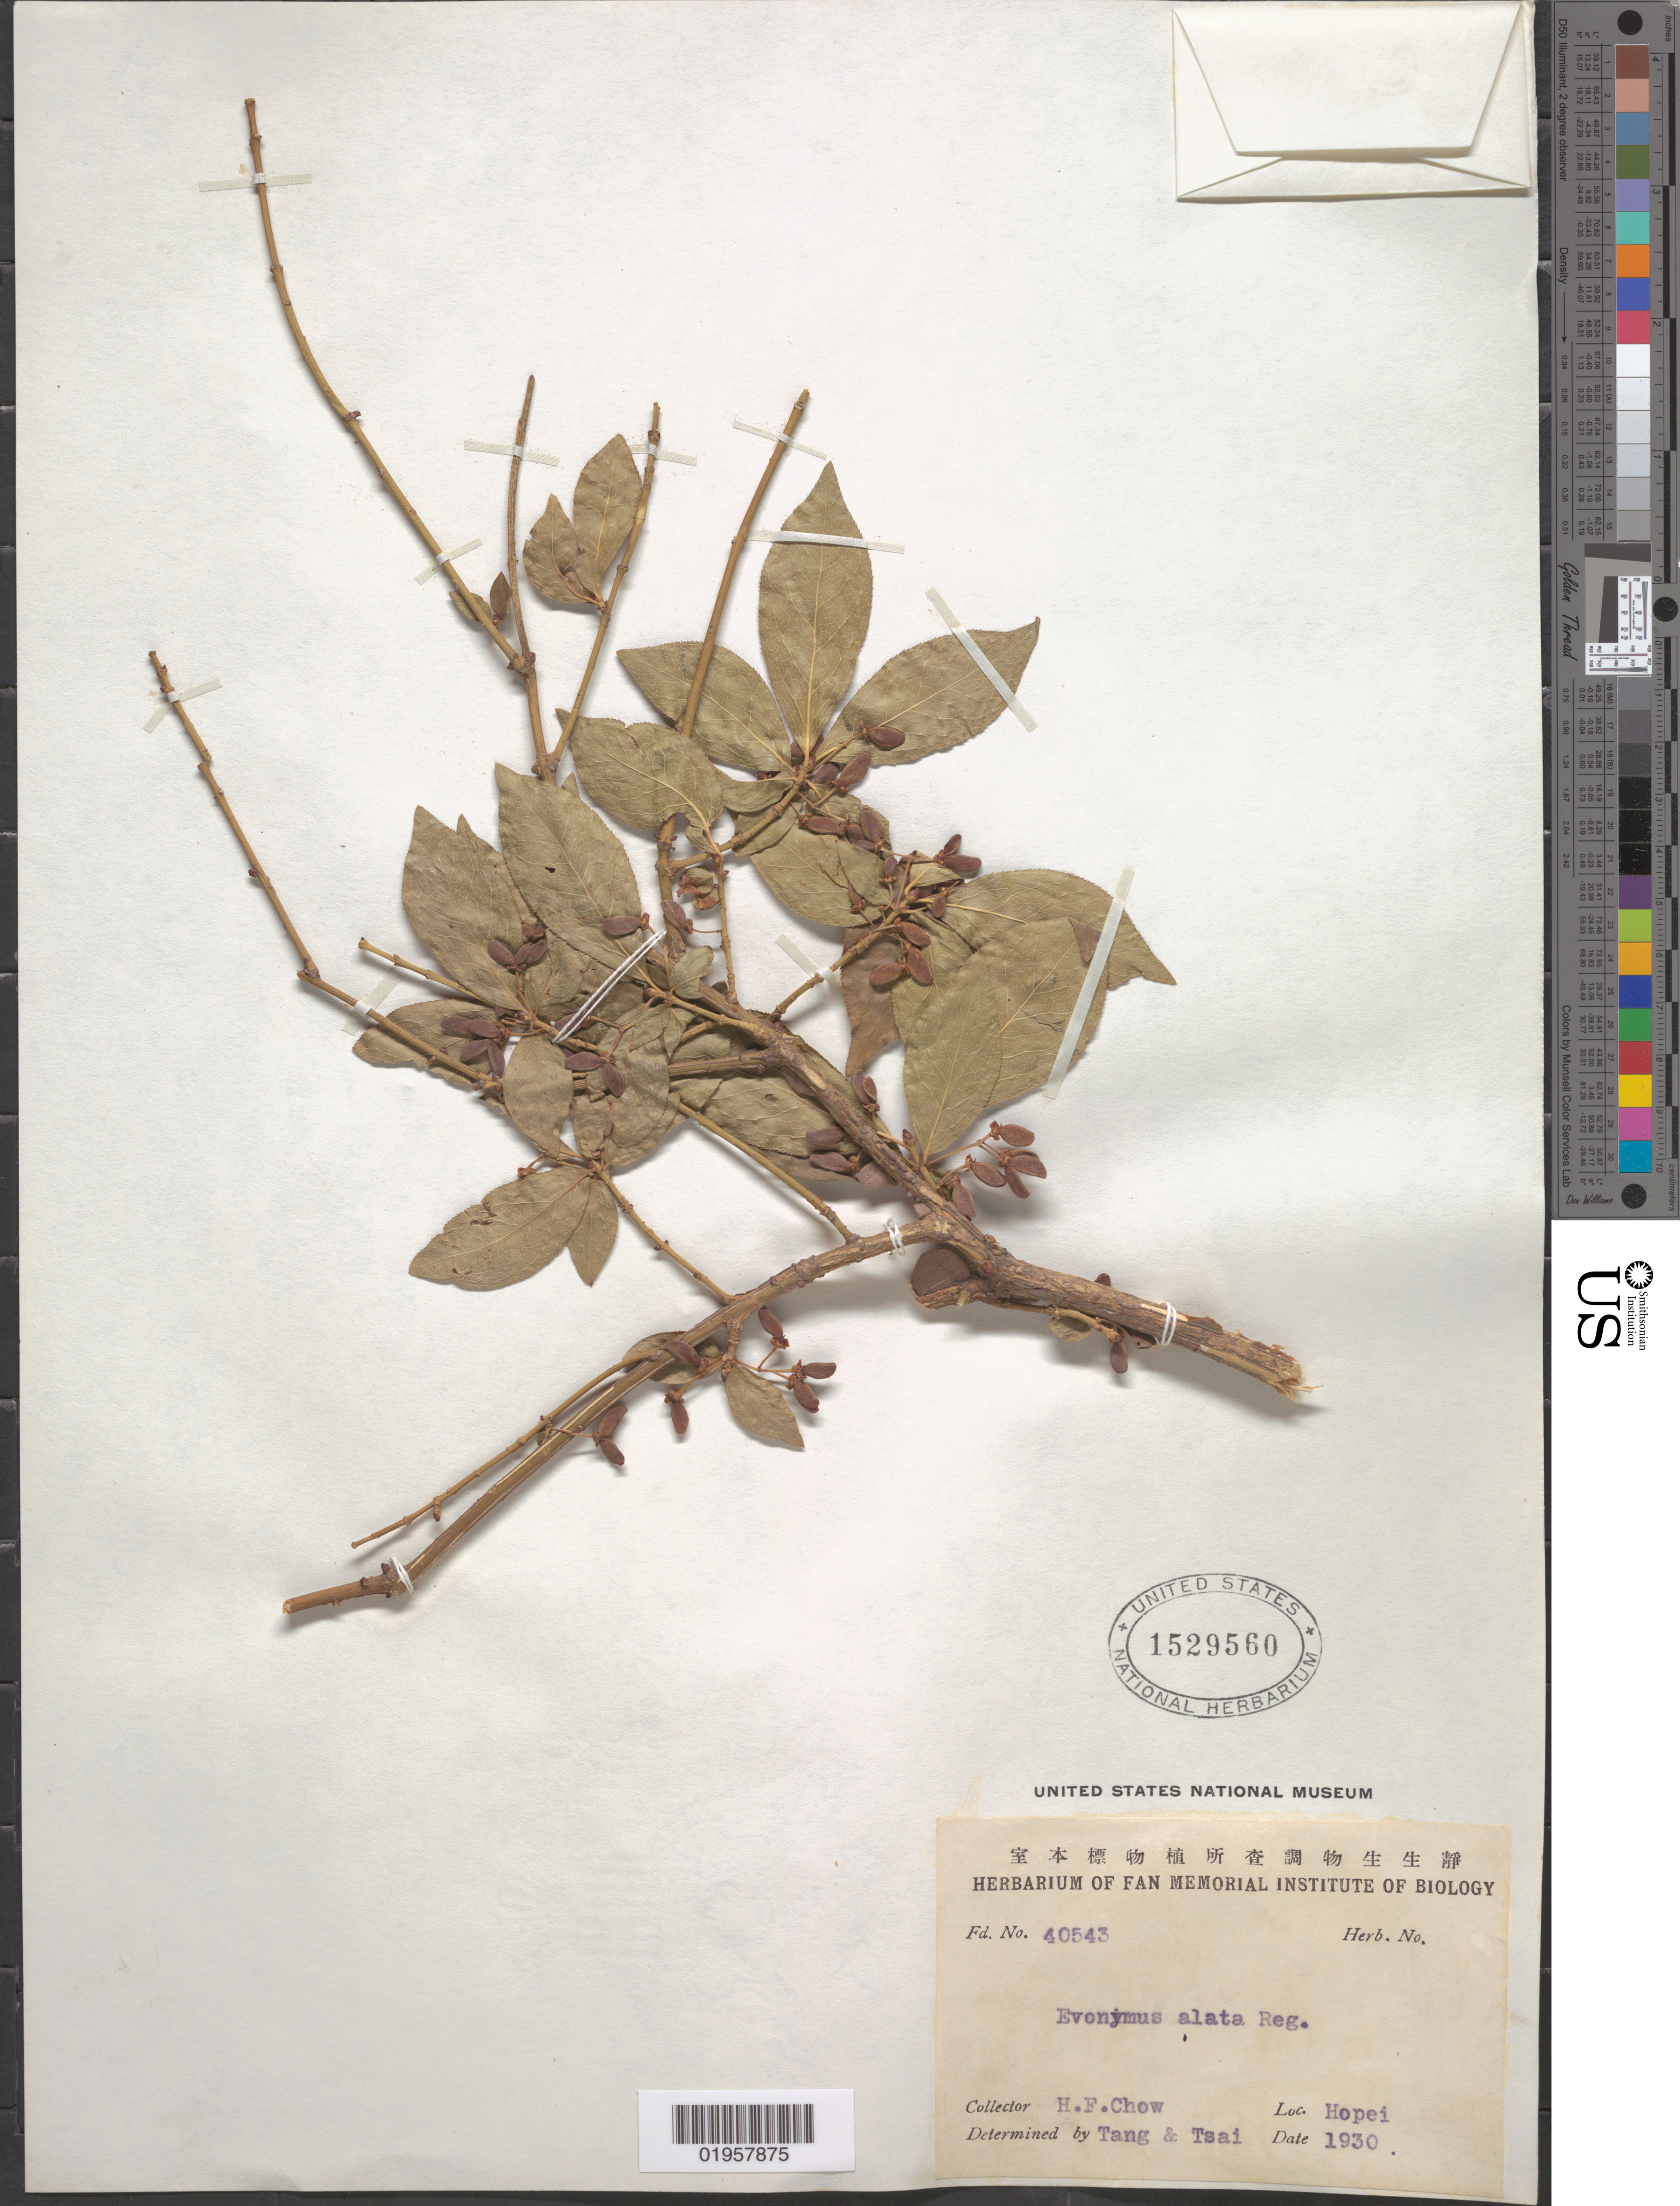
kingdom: Plantae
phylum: Tracheophyta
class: Magnoliopsida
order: Celastrales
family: Celastraceae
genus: Euonymus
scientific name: Euonymus alatus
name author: (Thunb.) Siebold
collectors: H. Chow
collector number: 40543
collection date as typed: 1930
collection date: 1930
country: China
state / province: Hebei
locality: Hopei [Hebei]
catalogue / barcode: US 1529560